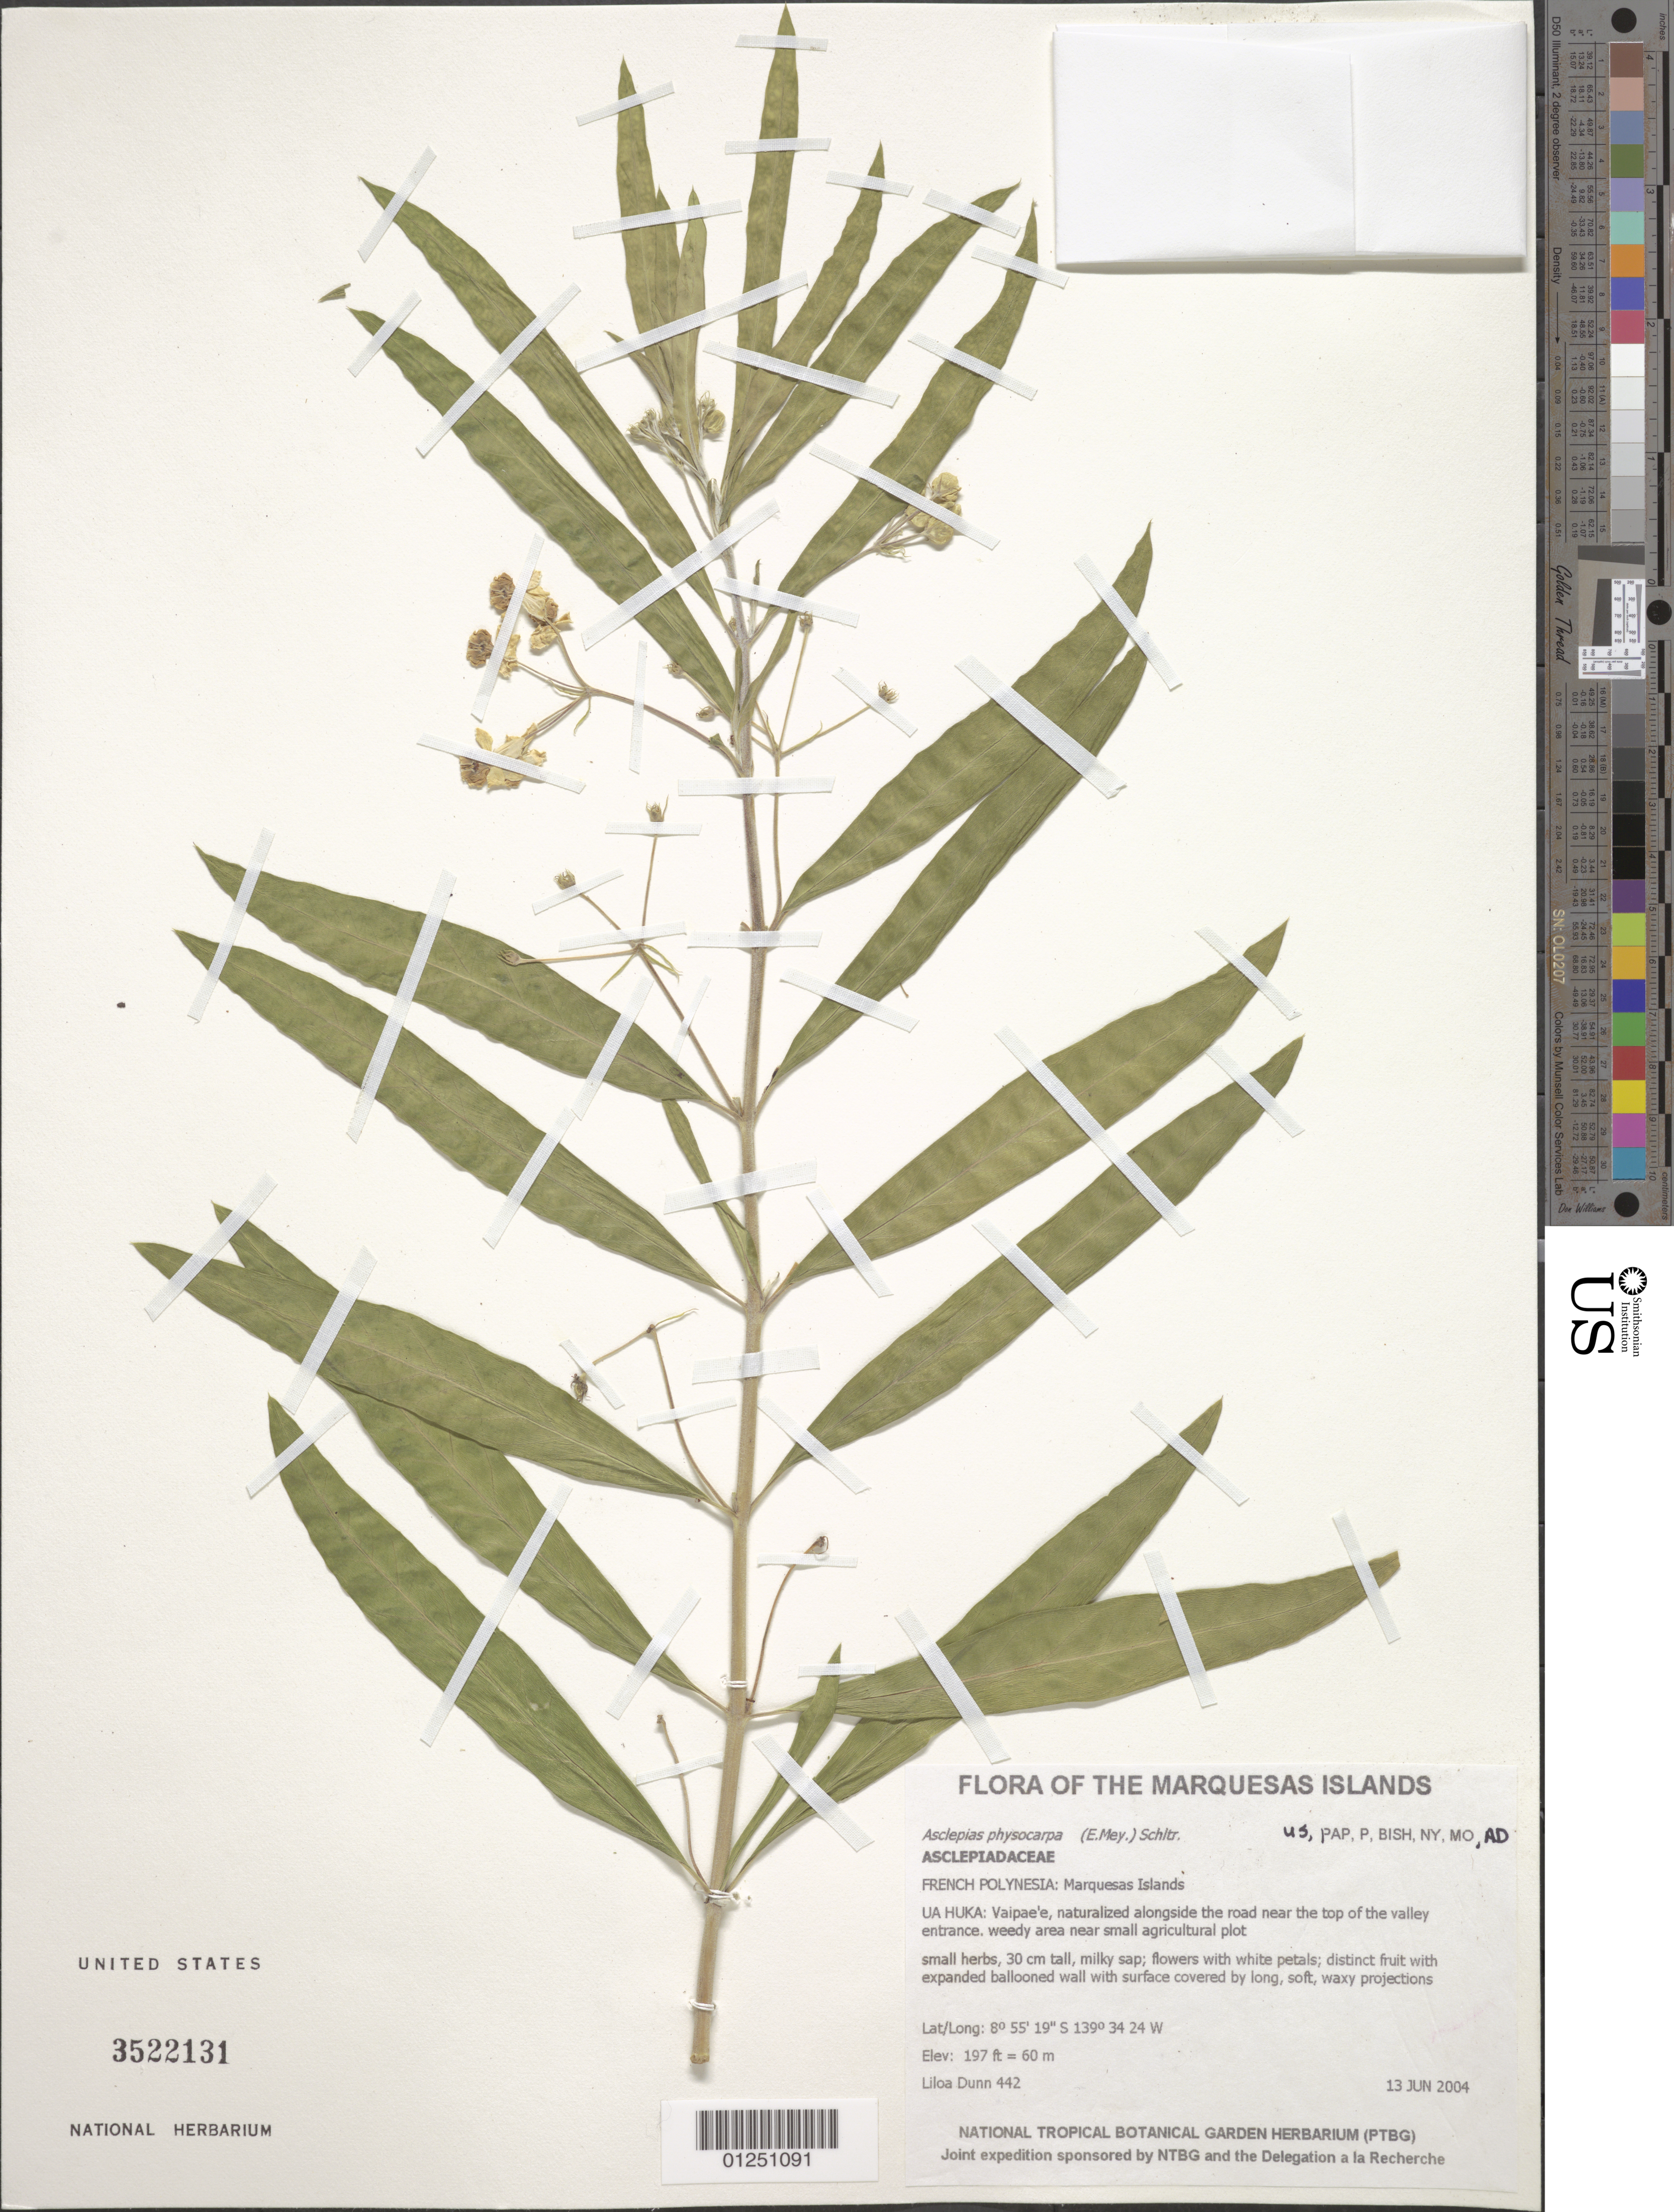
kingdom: Plantae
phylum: Tracheophyta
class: Magnoliopsida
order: Gentianales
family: Apocynaceae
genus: Asclepias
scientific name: Asclepias physocarpa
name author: (E. Mey.) Schltr.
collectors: L. Dunn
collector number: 442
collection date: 2004-06-13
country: French Polynesia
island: Ua Huka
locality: Vaipae'e, naturalized alongside the road near the top of the valley entrance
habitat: Weedy area near small agricultural plot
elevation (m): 60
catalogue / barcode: US 3522131